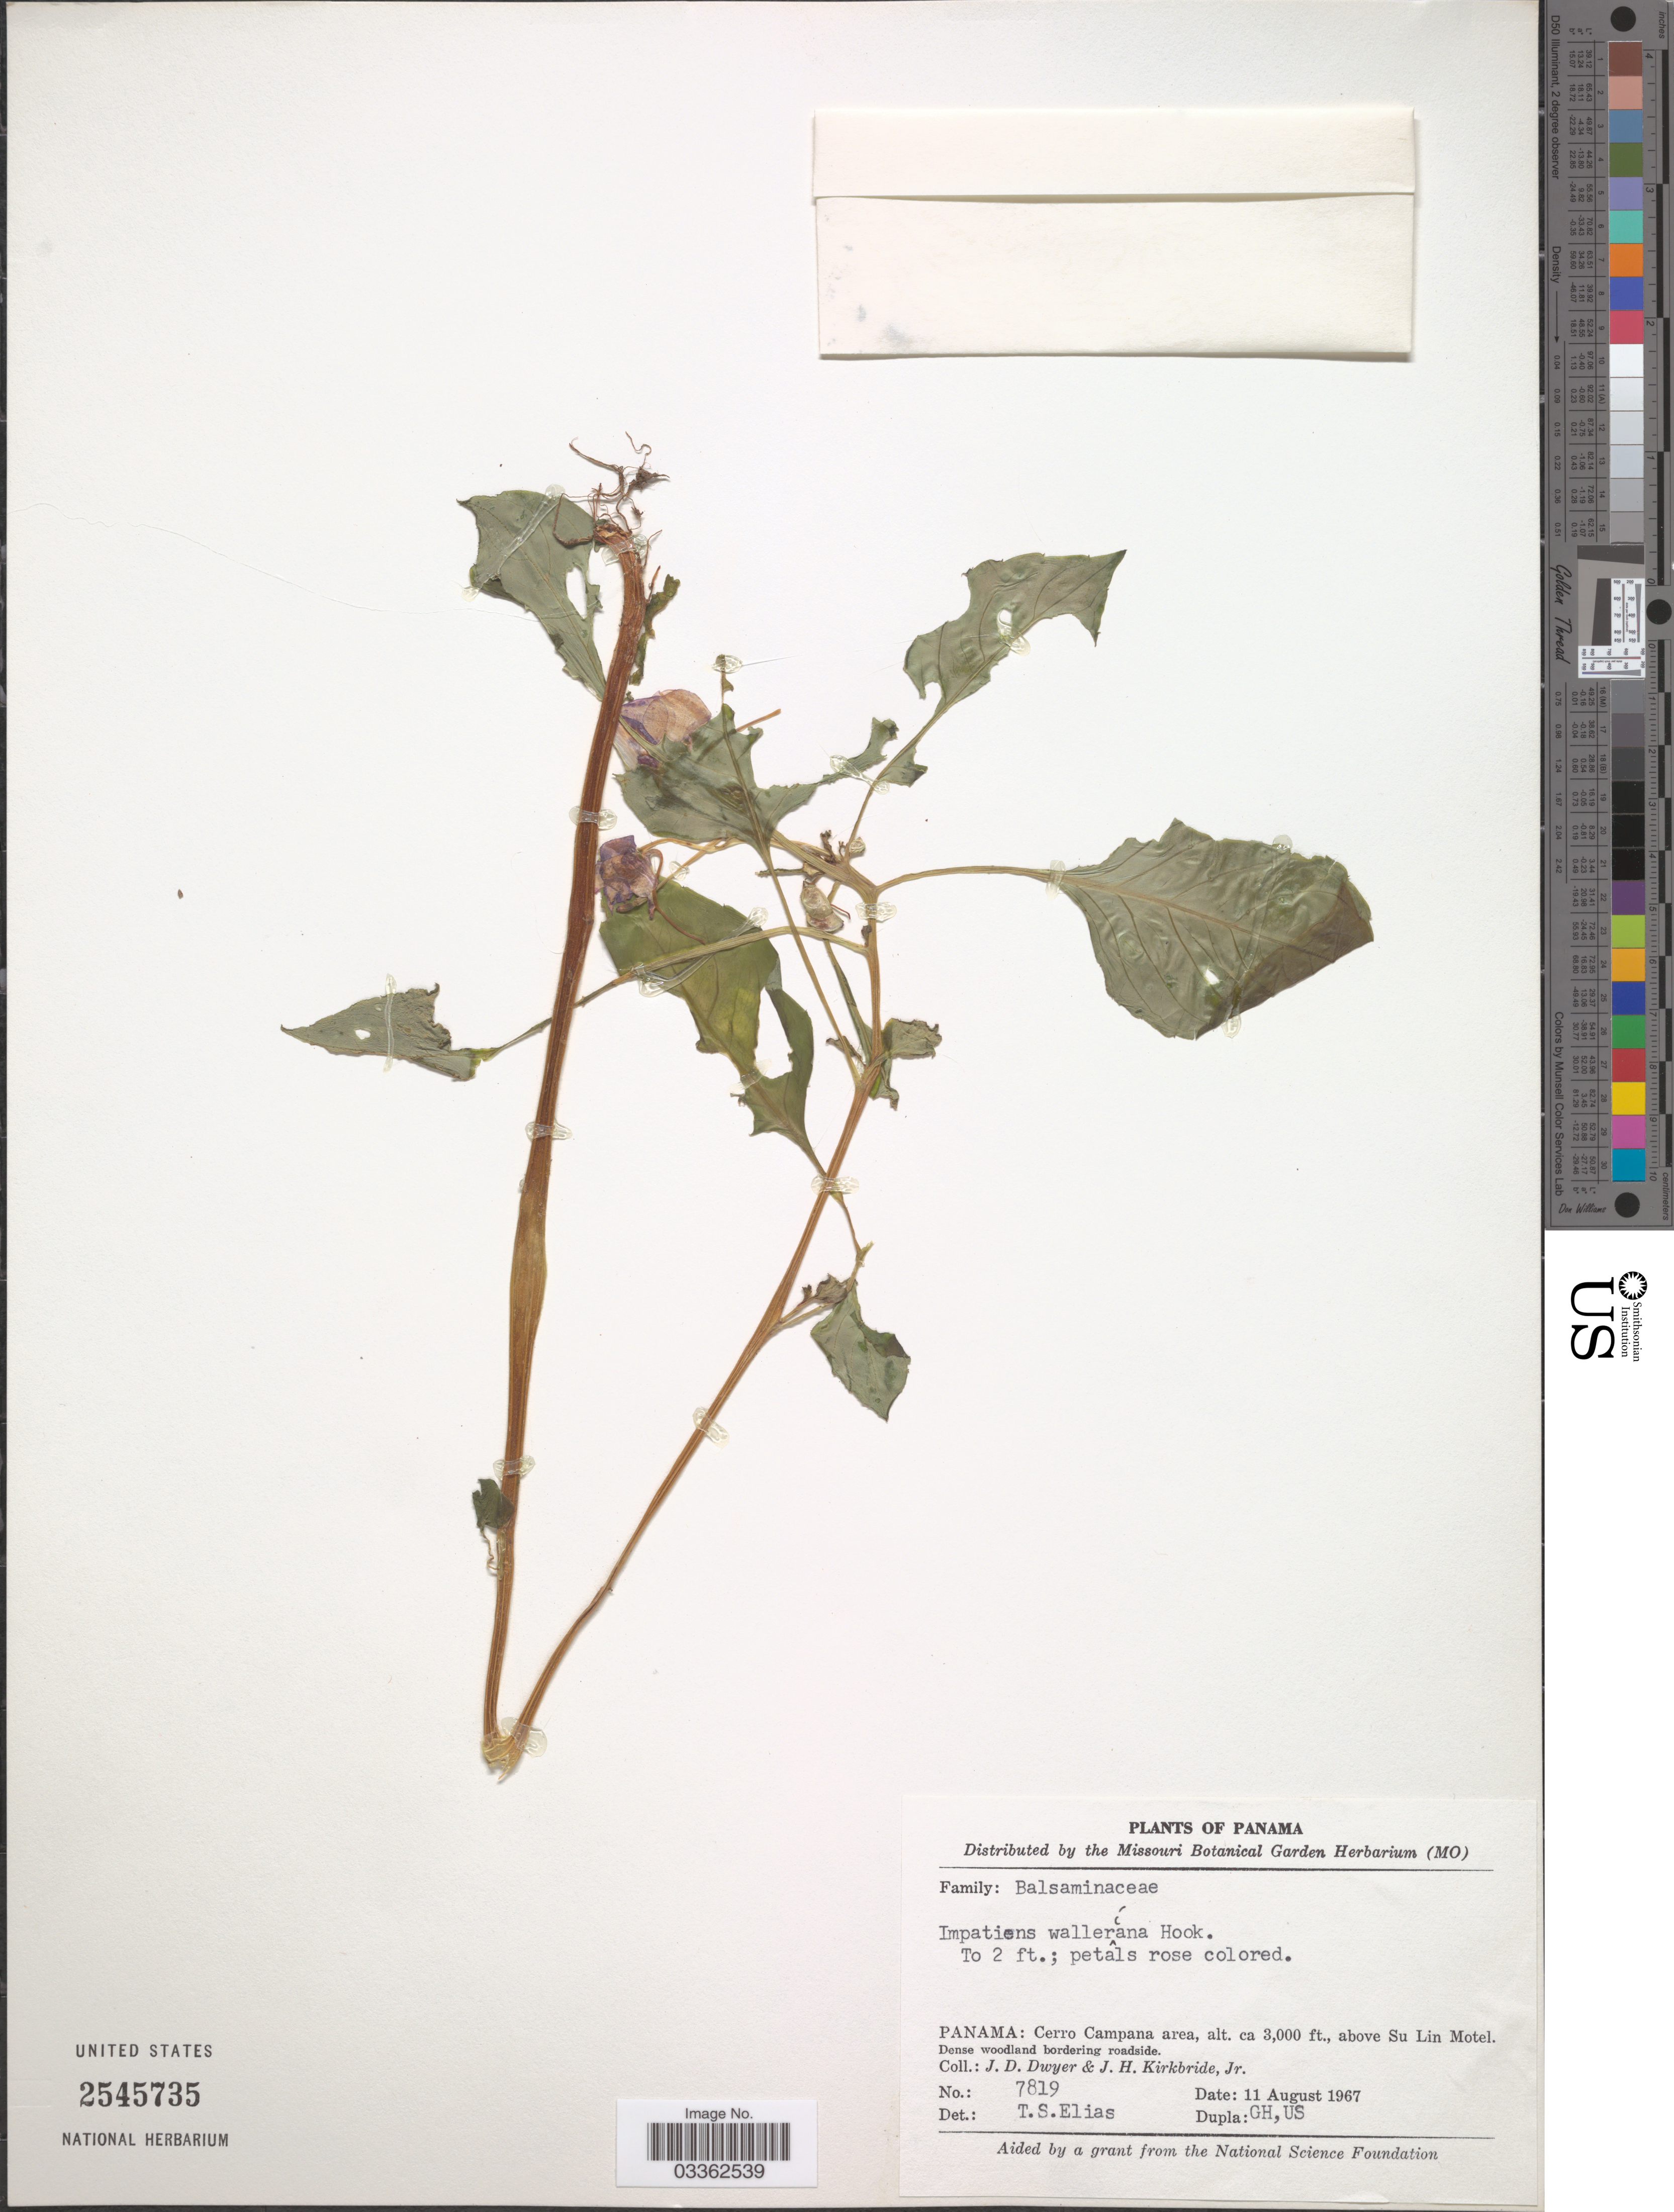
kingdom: Plantae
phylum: Tracheophyta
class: Magnoliopsida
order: Ericales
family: Balsaminaceae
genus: Impatiens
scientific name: Impatiens walleriana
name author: Hook. f.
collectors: J. D. Dwyer & J. H. Kirkbride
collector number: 7819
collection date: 1967-08-11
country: Panama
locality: Cerro Campana area, above Su Lin Motel.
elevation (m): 914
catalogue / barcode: US 2545735